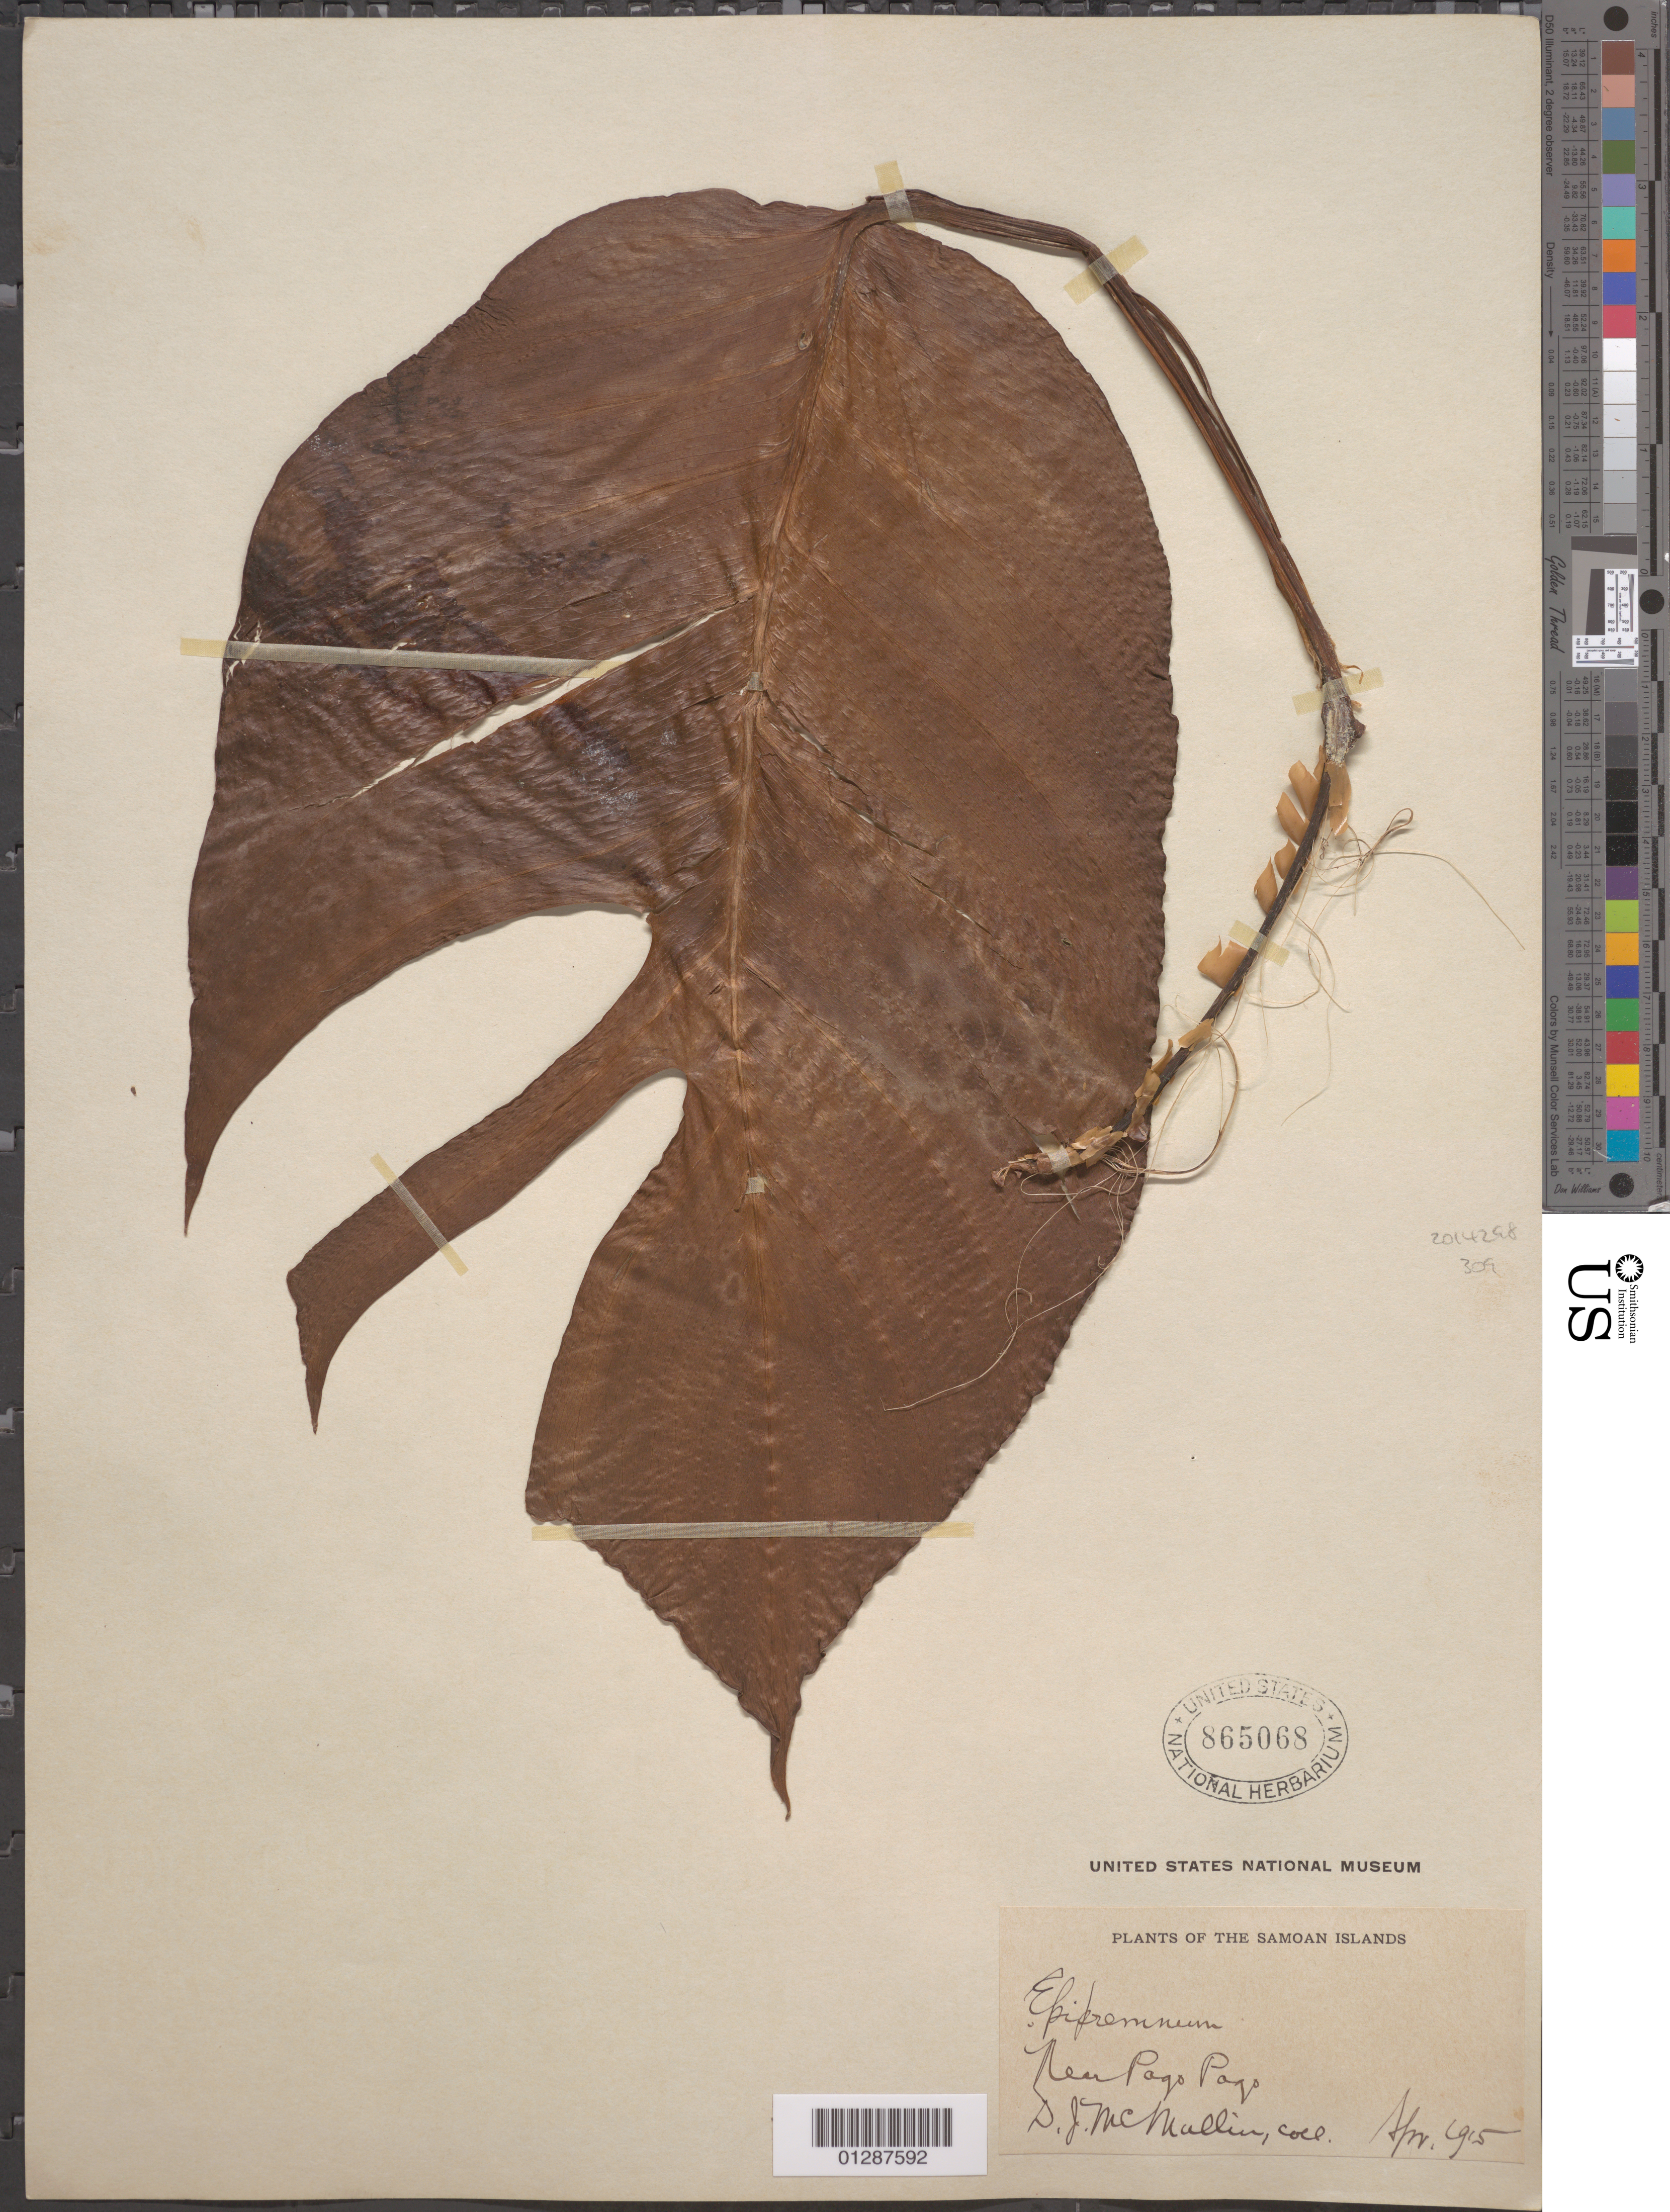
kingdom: Plantae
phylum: Tracheophyta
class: Liliopsida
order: Alismatales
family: Araceae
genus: Epipremnum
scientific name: Epipremnum pinnatum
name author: (L.) Engl.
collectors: D. McMullin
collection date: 1915-04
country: American Samoa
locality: Samoan Islands. Near Pago Pago.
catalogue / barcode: US 865068